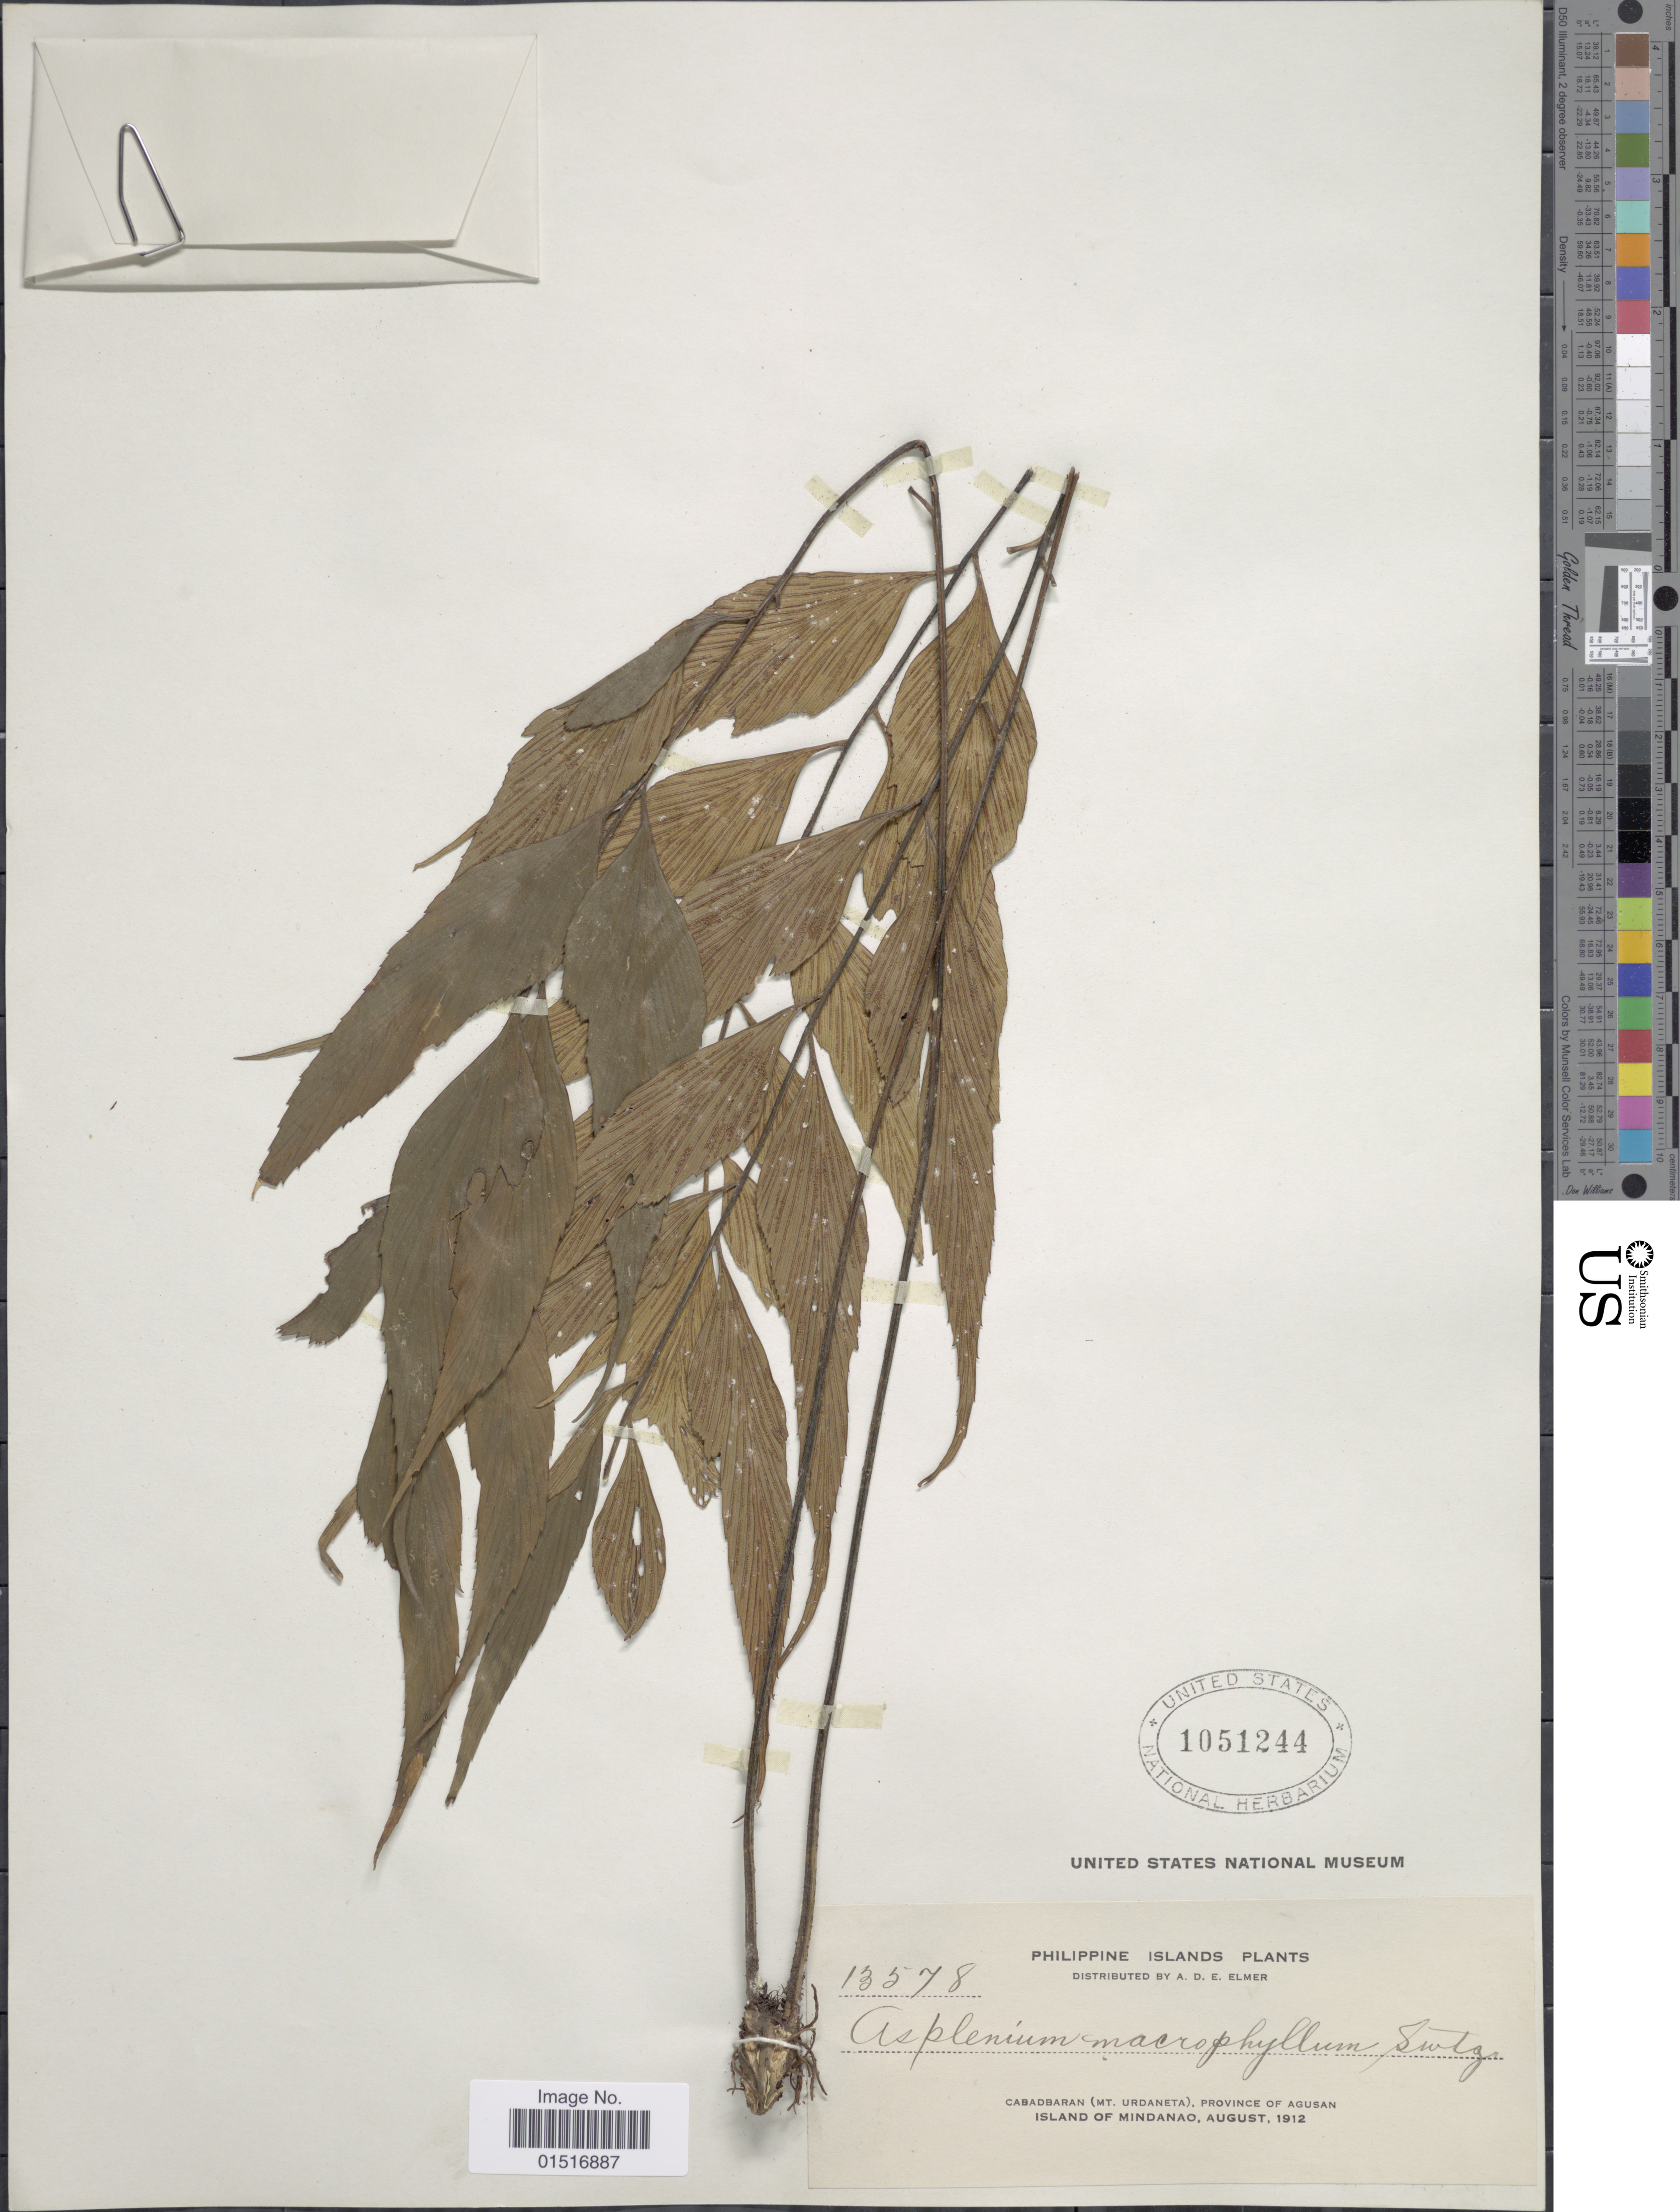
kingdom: Plantae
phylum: Tracheophyta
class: Polypodiopsida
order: Polypodiales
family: Aspleniaceae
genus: Asplenium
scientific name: Asplenium polyodon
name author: G. Forst.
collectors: A. D. E. Elmer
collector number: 13578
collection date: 1912-08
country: Philippines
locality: Cabadbaran (MT. Urdaneta), Province of Agusan. Island of Mindanao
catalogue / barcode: US 1051244